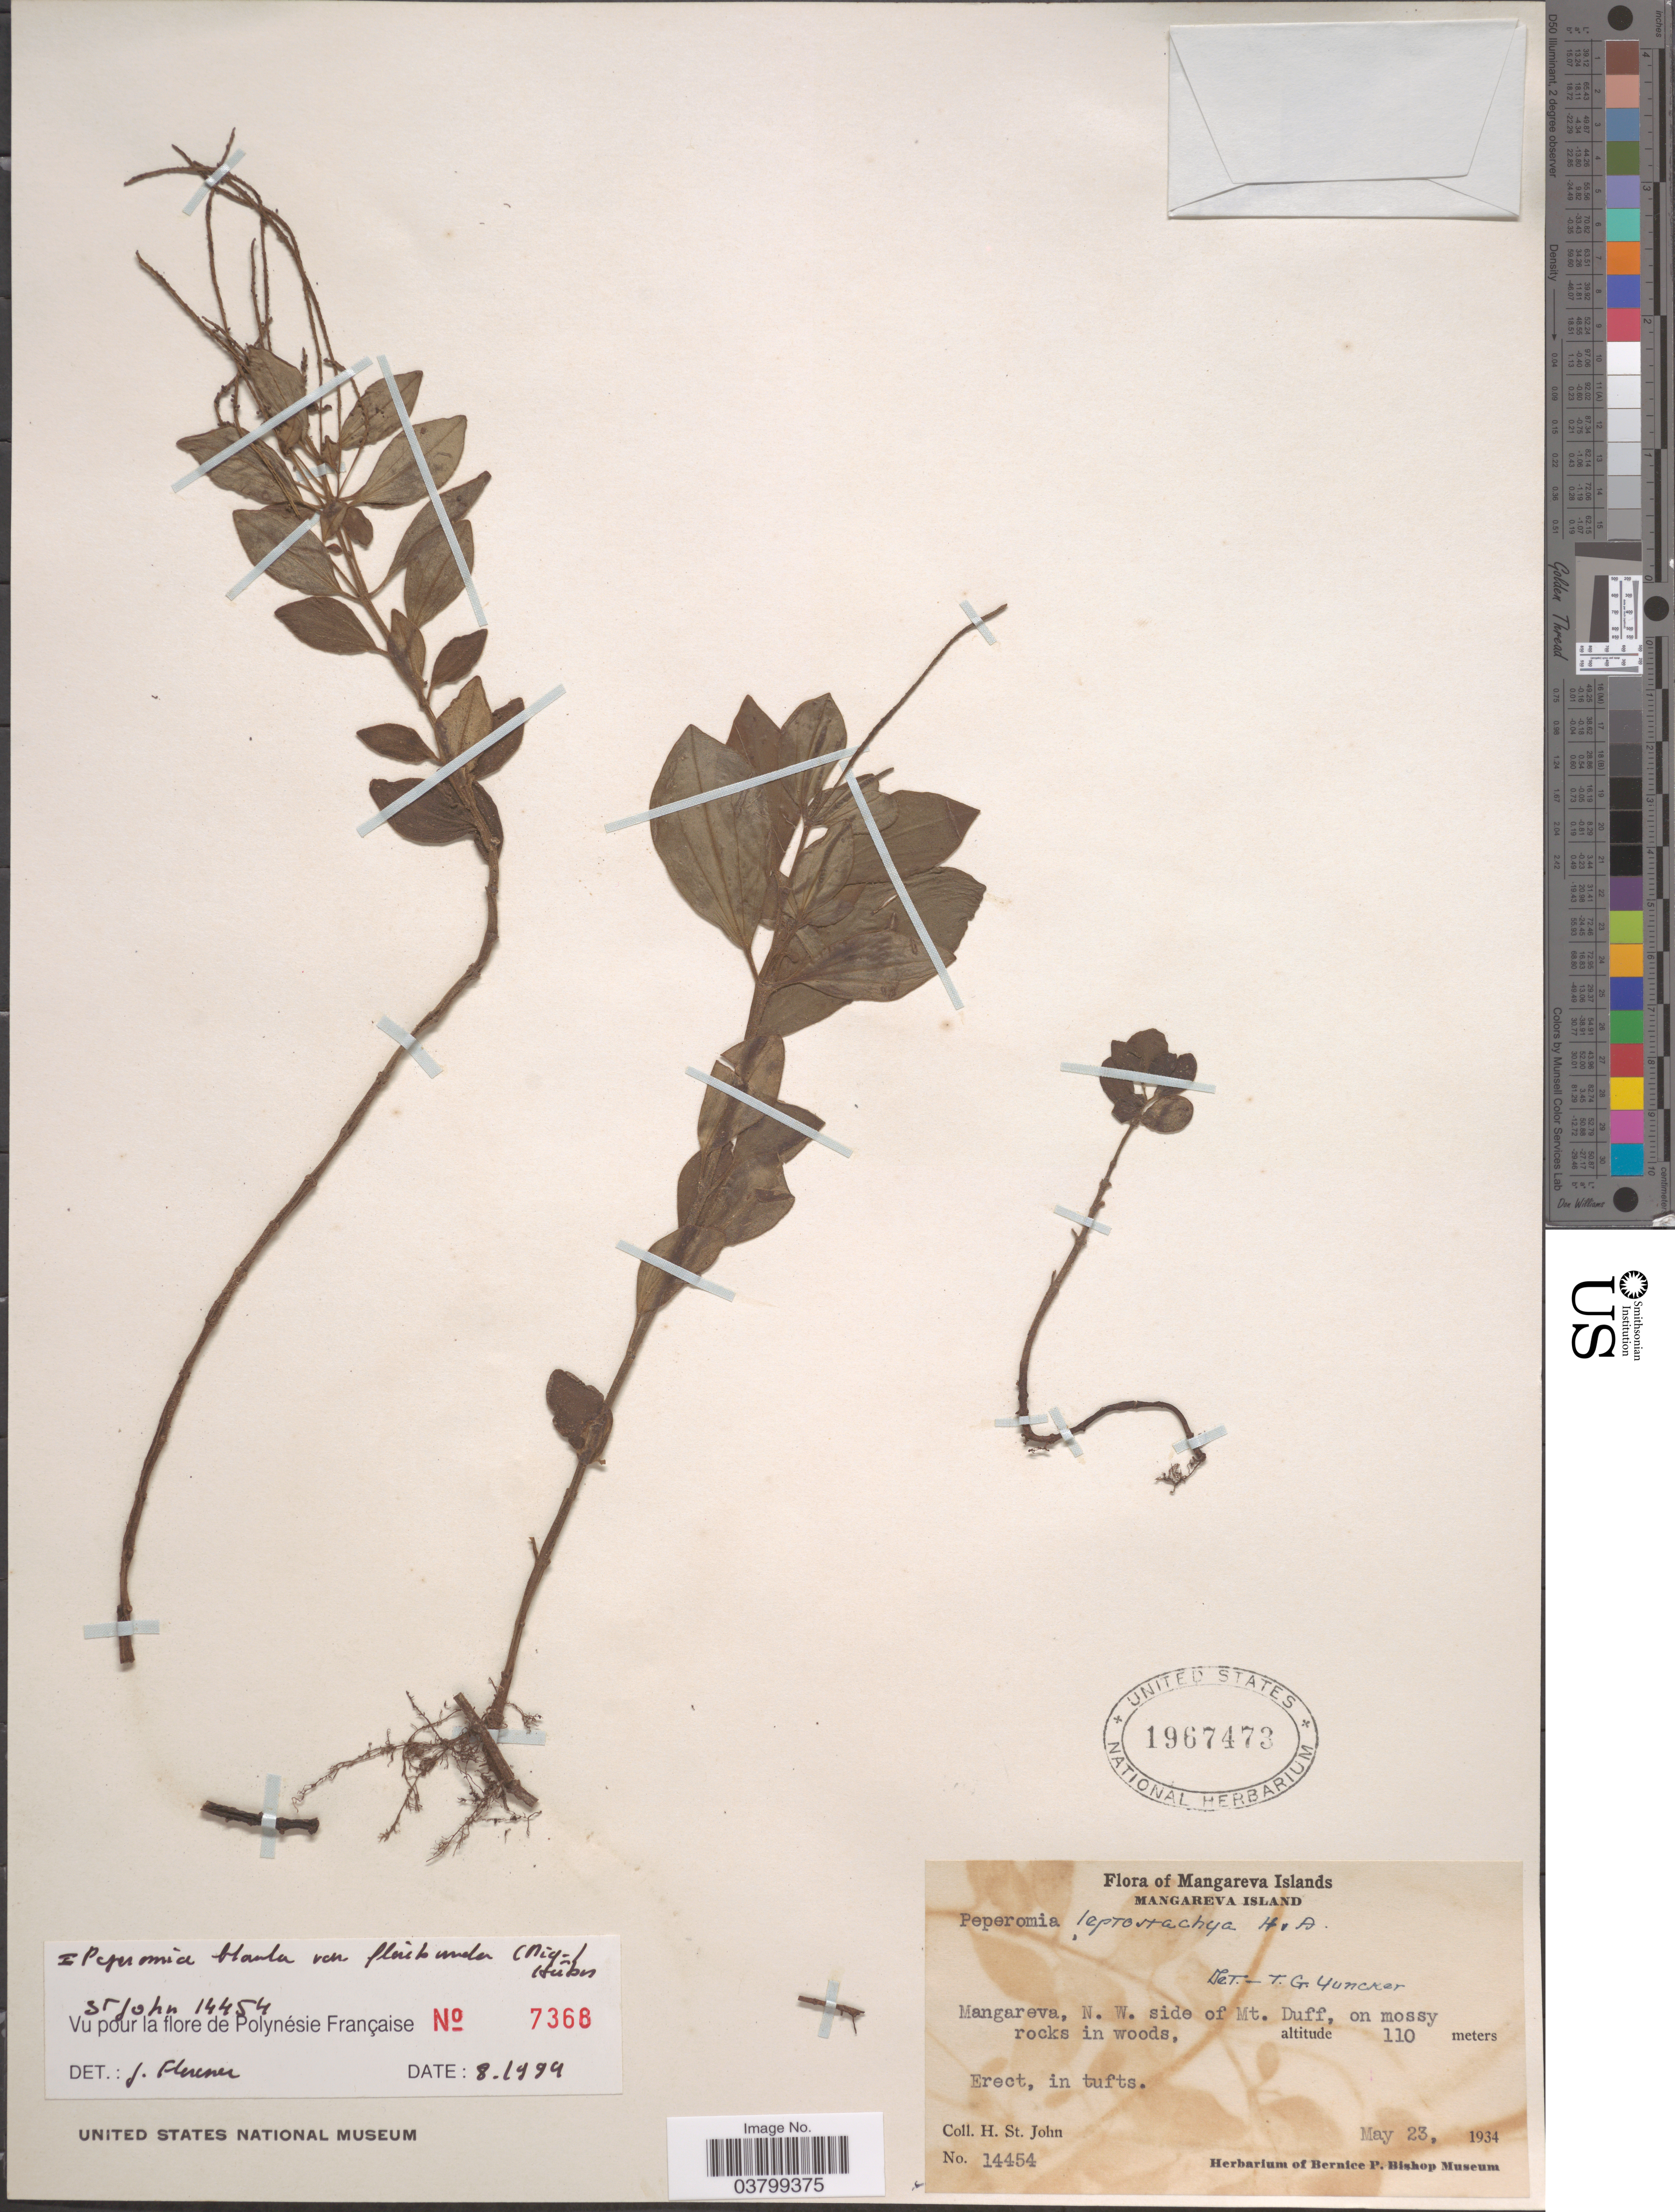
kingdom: Plantae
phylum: Tracheophyta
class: Magnoliopsida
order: Piperales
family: Piperaceae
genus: Peperomia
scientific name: Peperomia leptostachya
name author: Hook. & Arn.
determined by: Wagner, W. L., (BOT), Smithsonian Institution - National Museum of Natural History (UNITED STATES)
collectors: H. St. John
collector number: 14454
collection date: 1934-05-23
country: French Polynesia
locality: Mangareva Islands. Mangareva Island. Mangareva, N.W. side of Mt. Duff, on mossy rocks in woods.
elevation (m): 110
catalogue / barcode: US 1967473